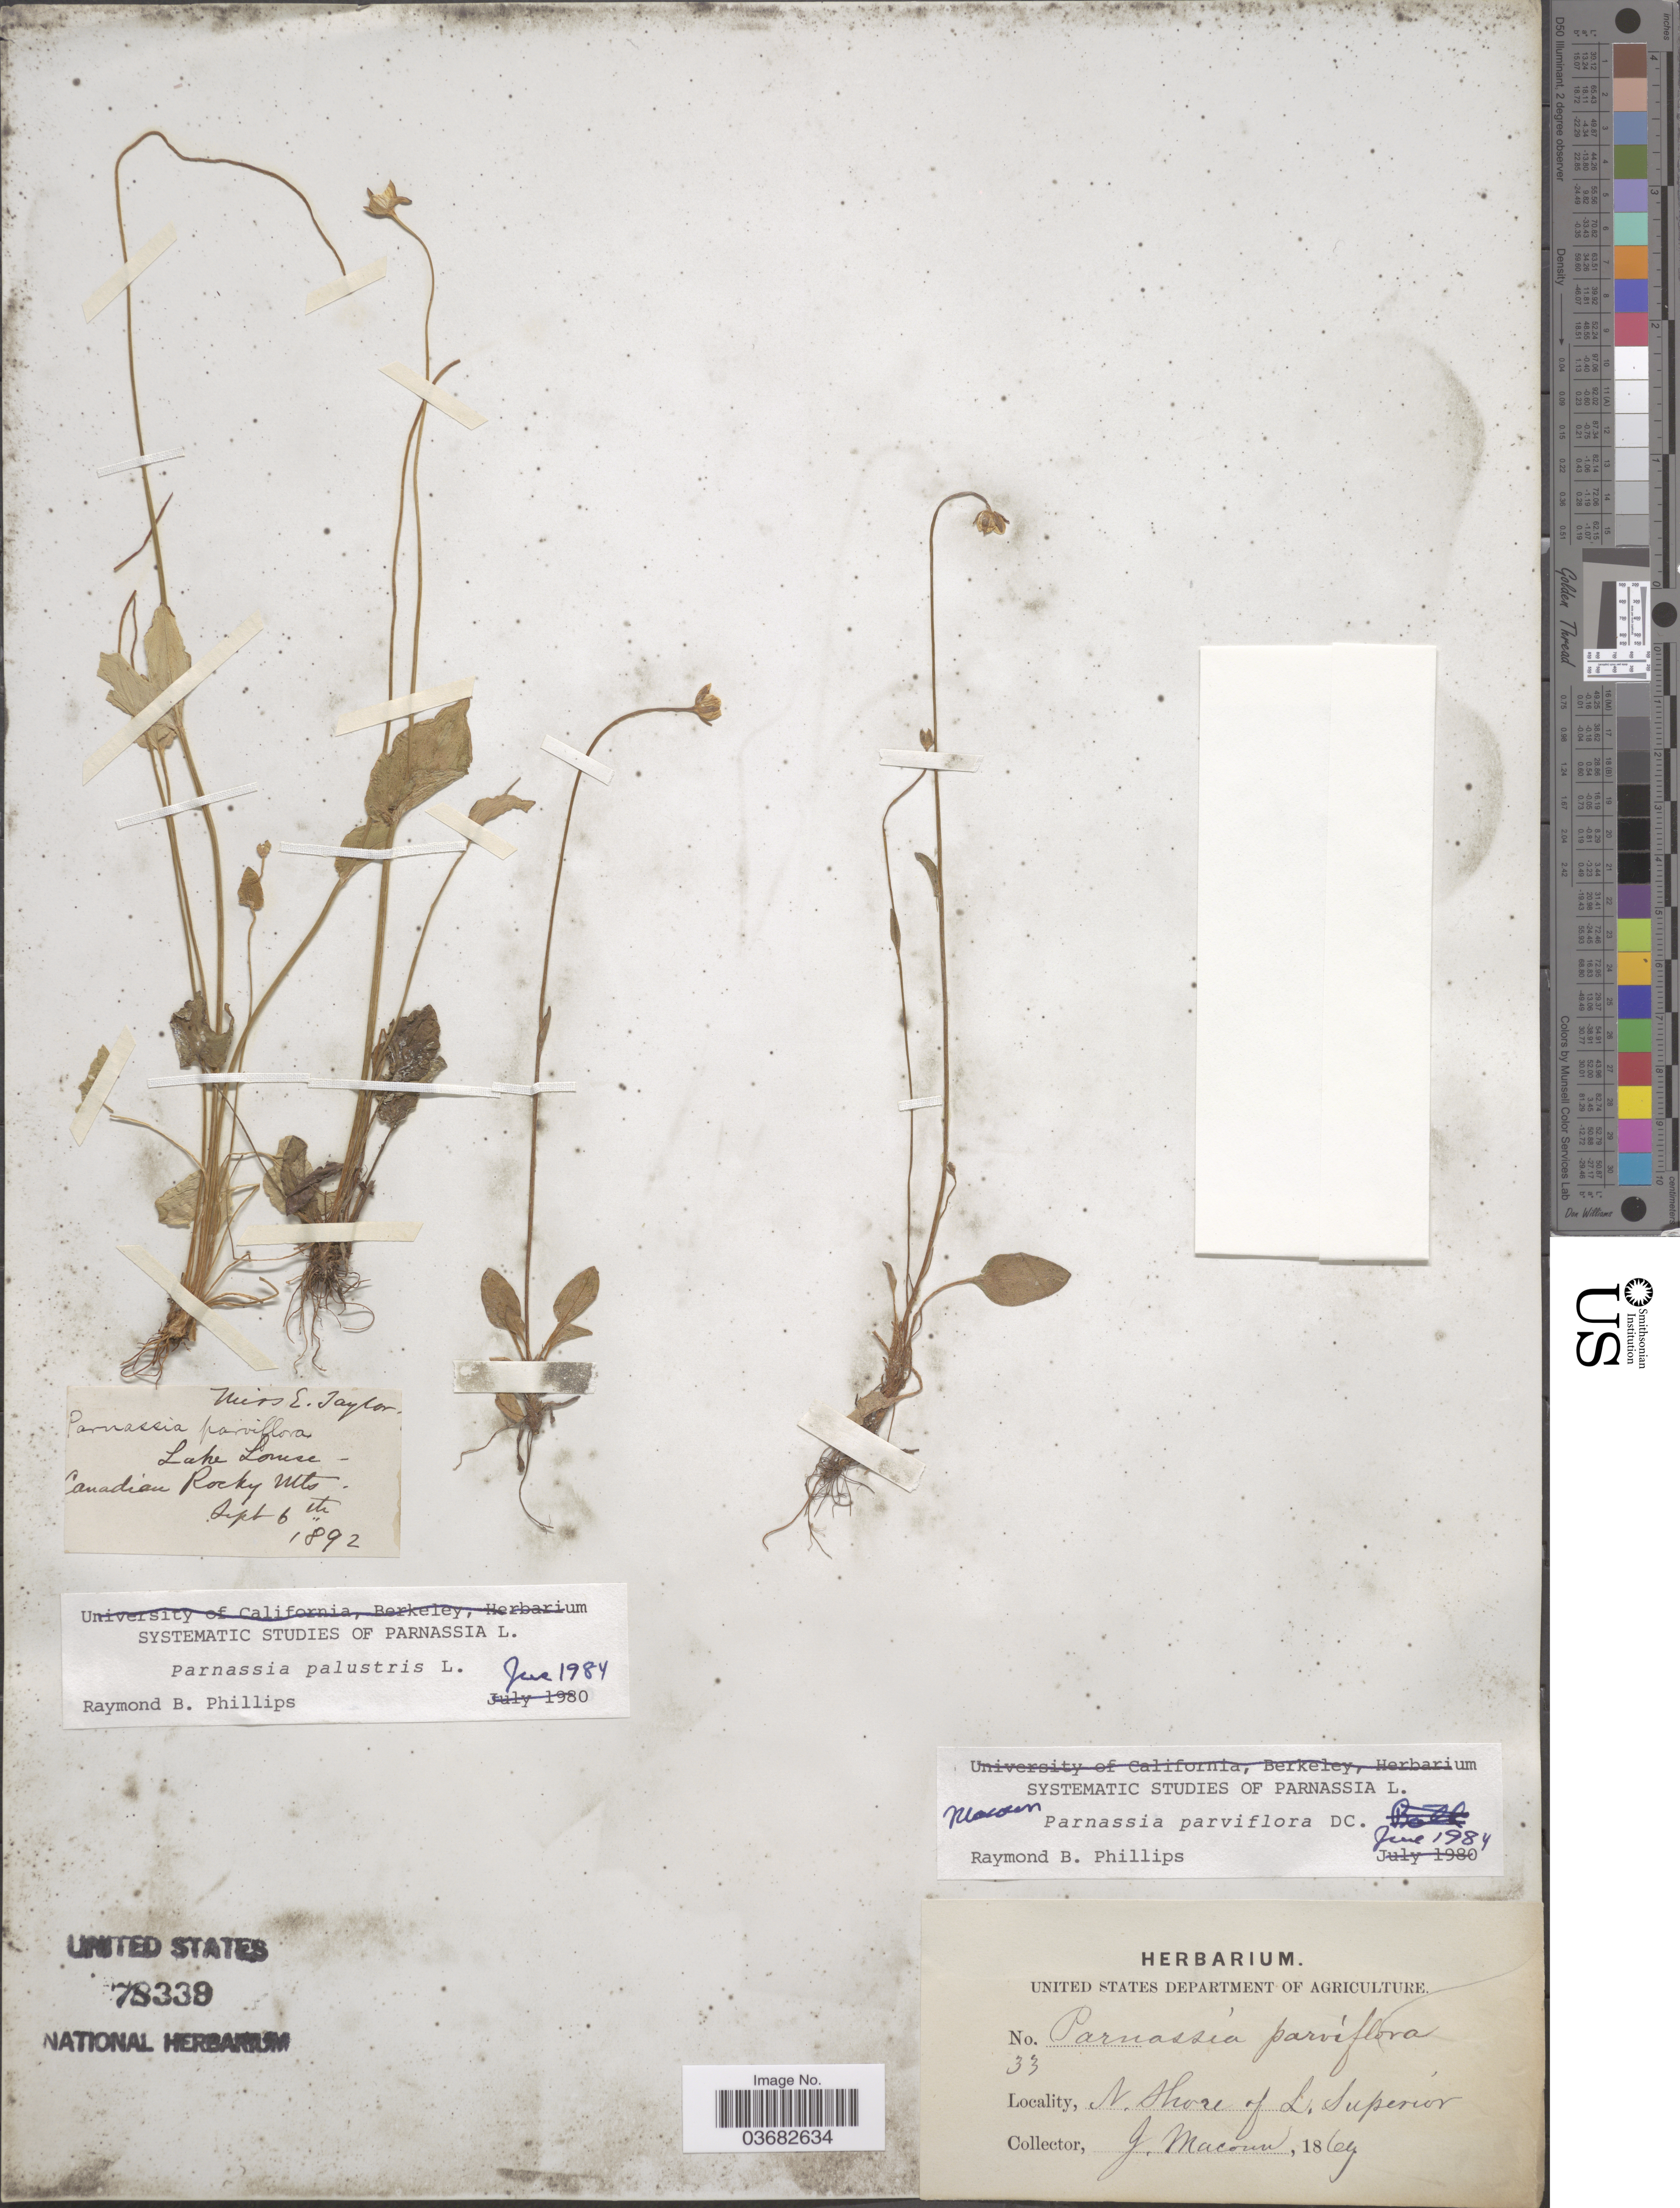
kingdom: Plantae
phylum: Tracheophyta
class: Magnoliopsida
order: Celastrales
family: Parnassiaceae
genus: Parnassia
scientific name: Parnassia palustris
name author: L.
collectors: E. Taylor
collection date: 1892-09-06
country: Canada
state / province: Alberta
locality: Lake Louise- Canadian Rocky Mts.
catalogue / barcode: US 78339-2